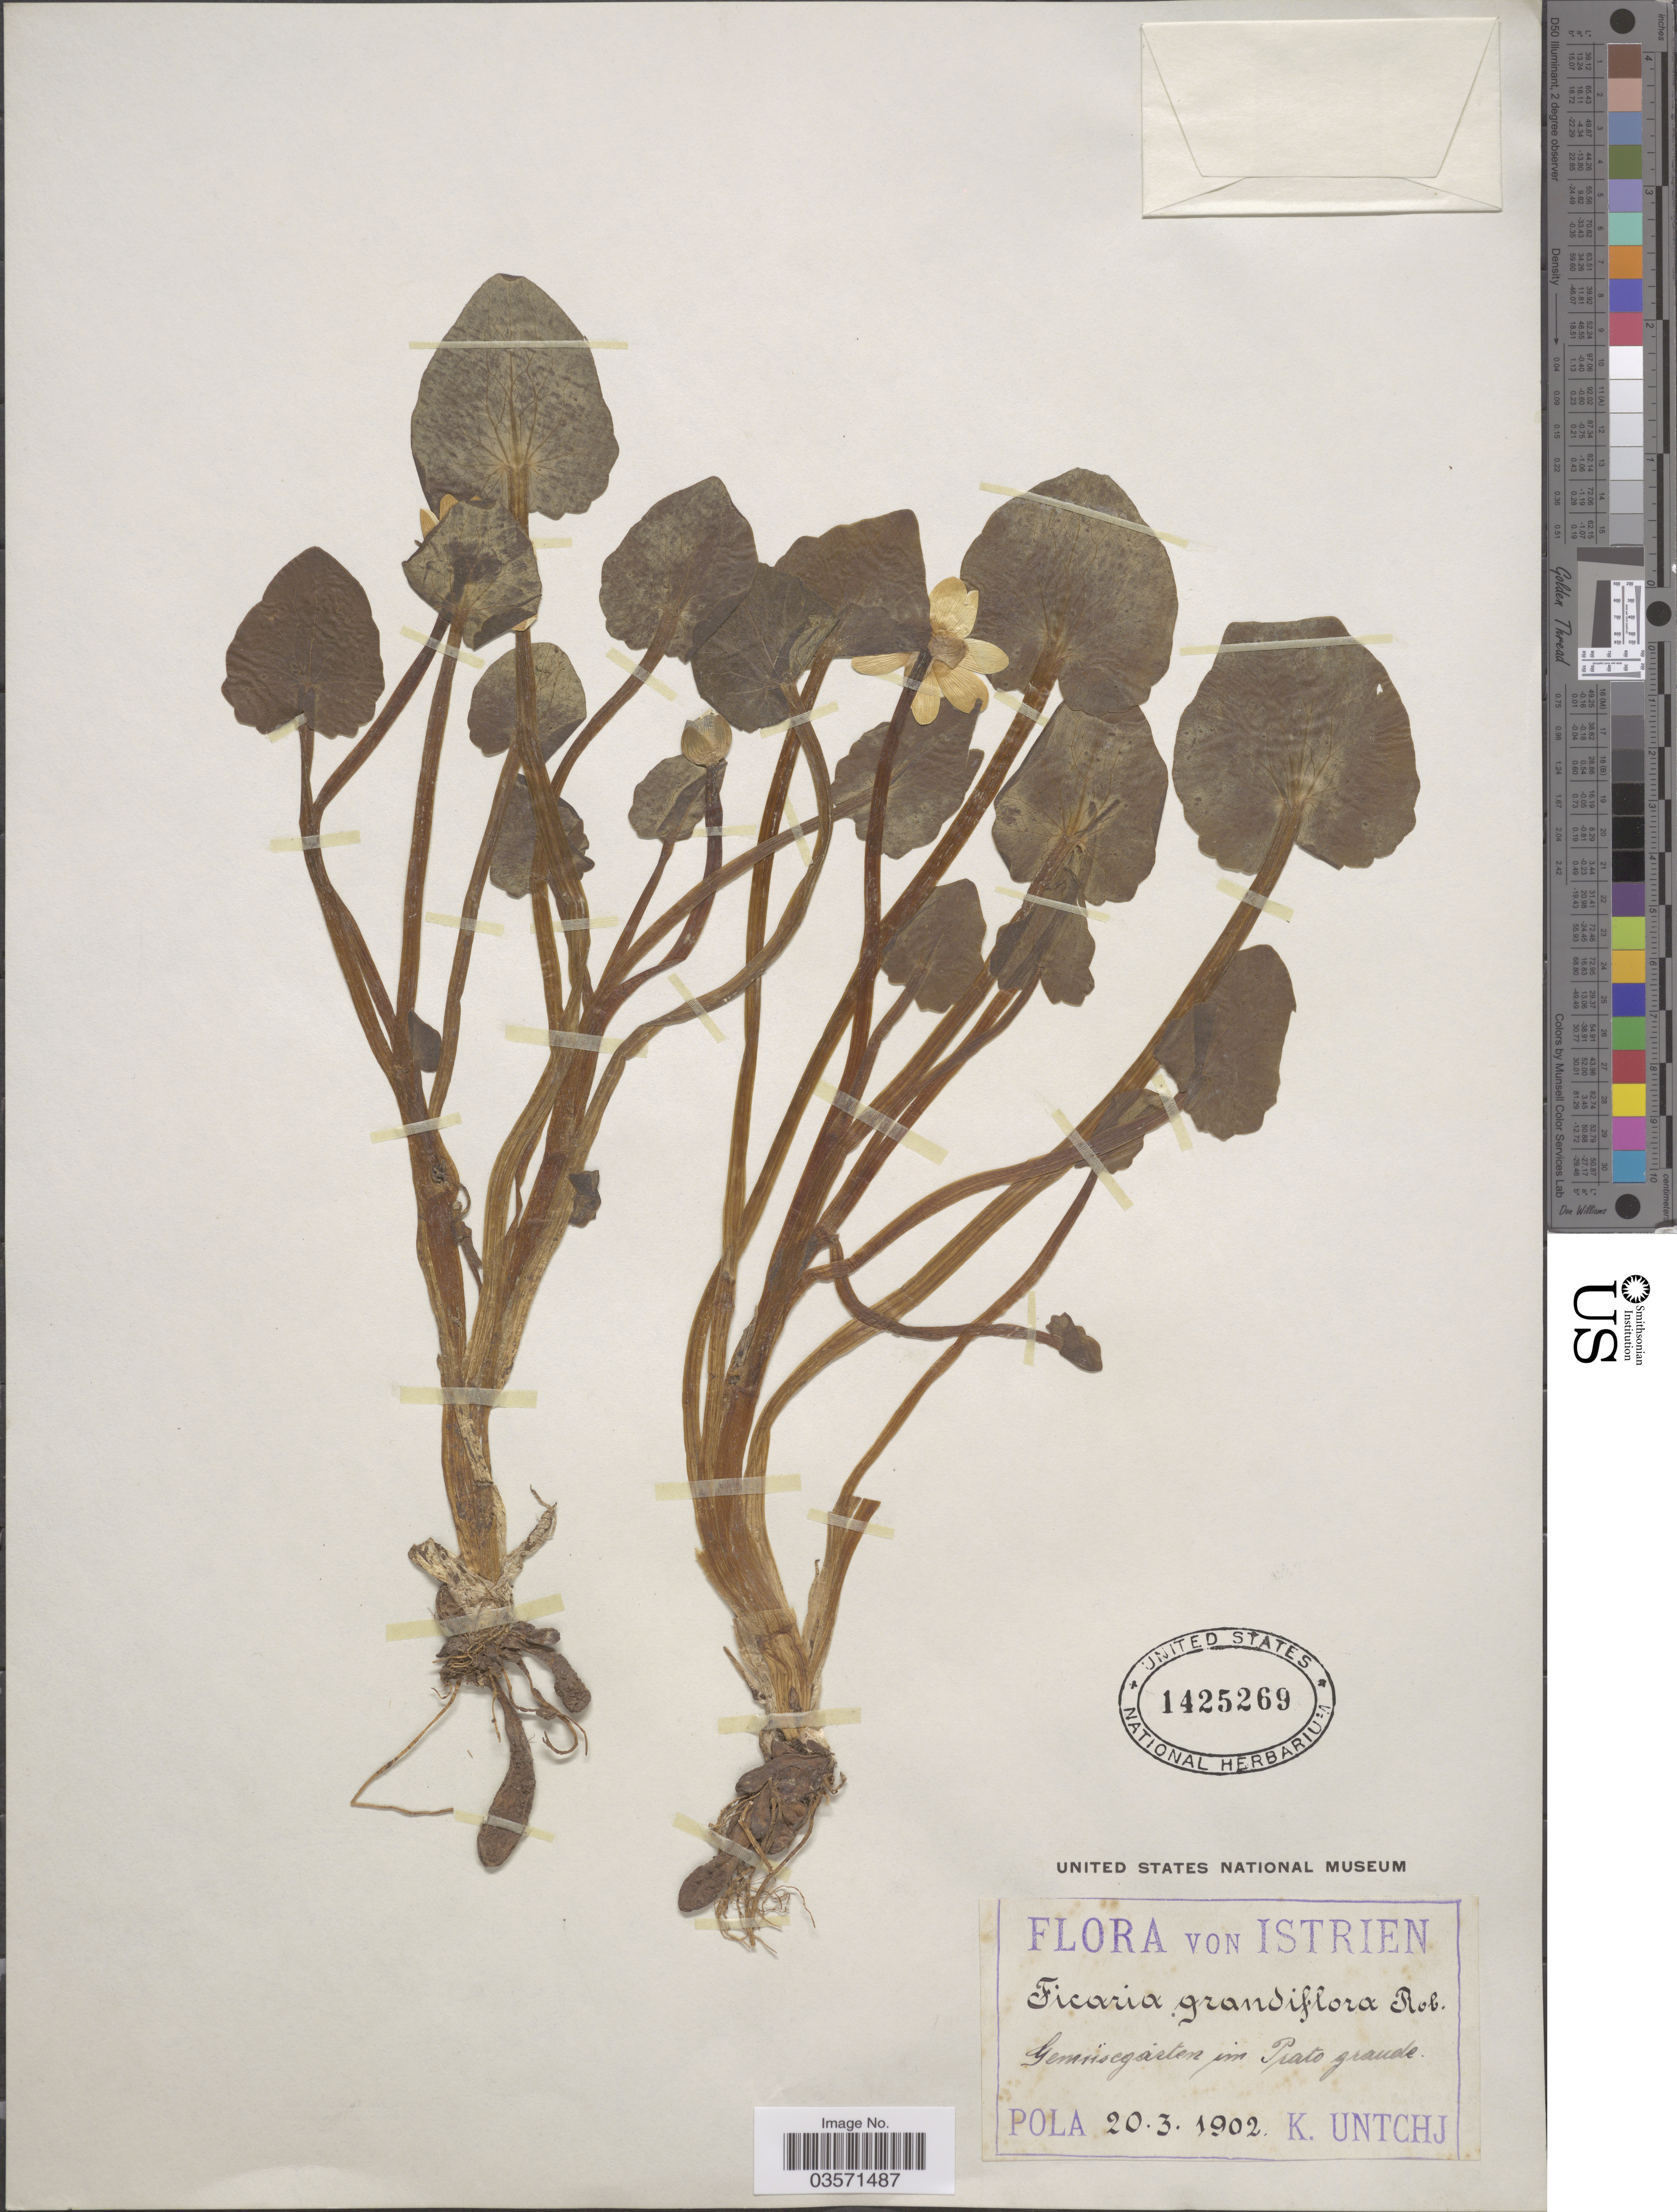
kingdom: Plantae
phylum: Tracheophyta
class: Magnoliopsida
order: Ranunculales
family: Ranunculaceae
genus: Ficaria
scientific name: Ficaria verna subsp. ficariiformis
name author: (Rouy & Foucaud) B. Walln.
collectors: K. Untchj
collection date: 1902-03-20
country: Croatia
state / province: Istria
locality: Istrien. Gemiisgarten im Prato grande. [interpreted] Pola.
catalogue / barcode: US 1425269